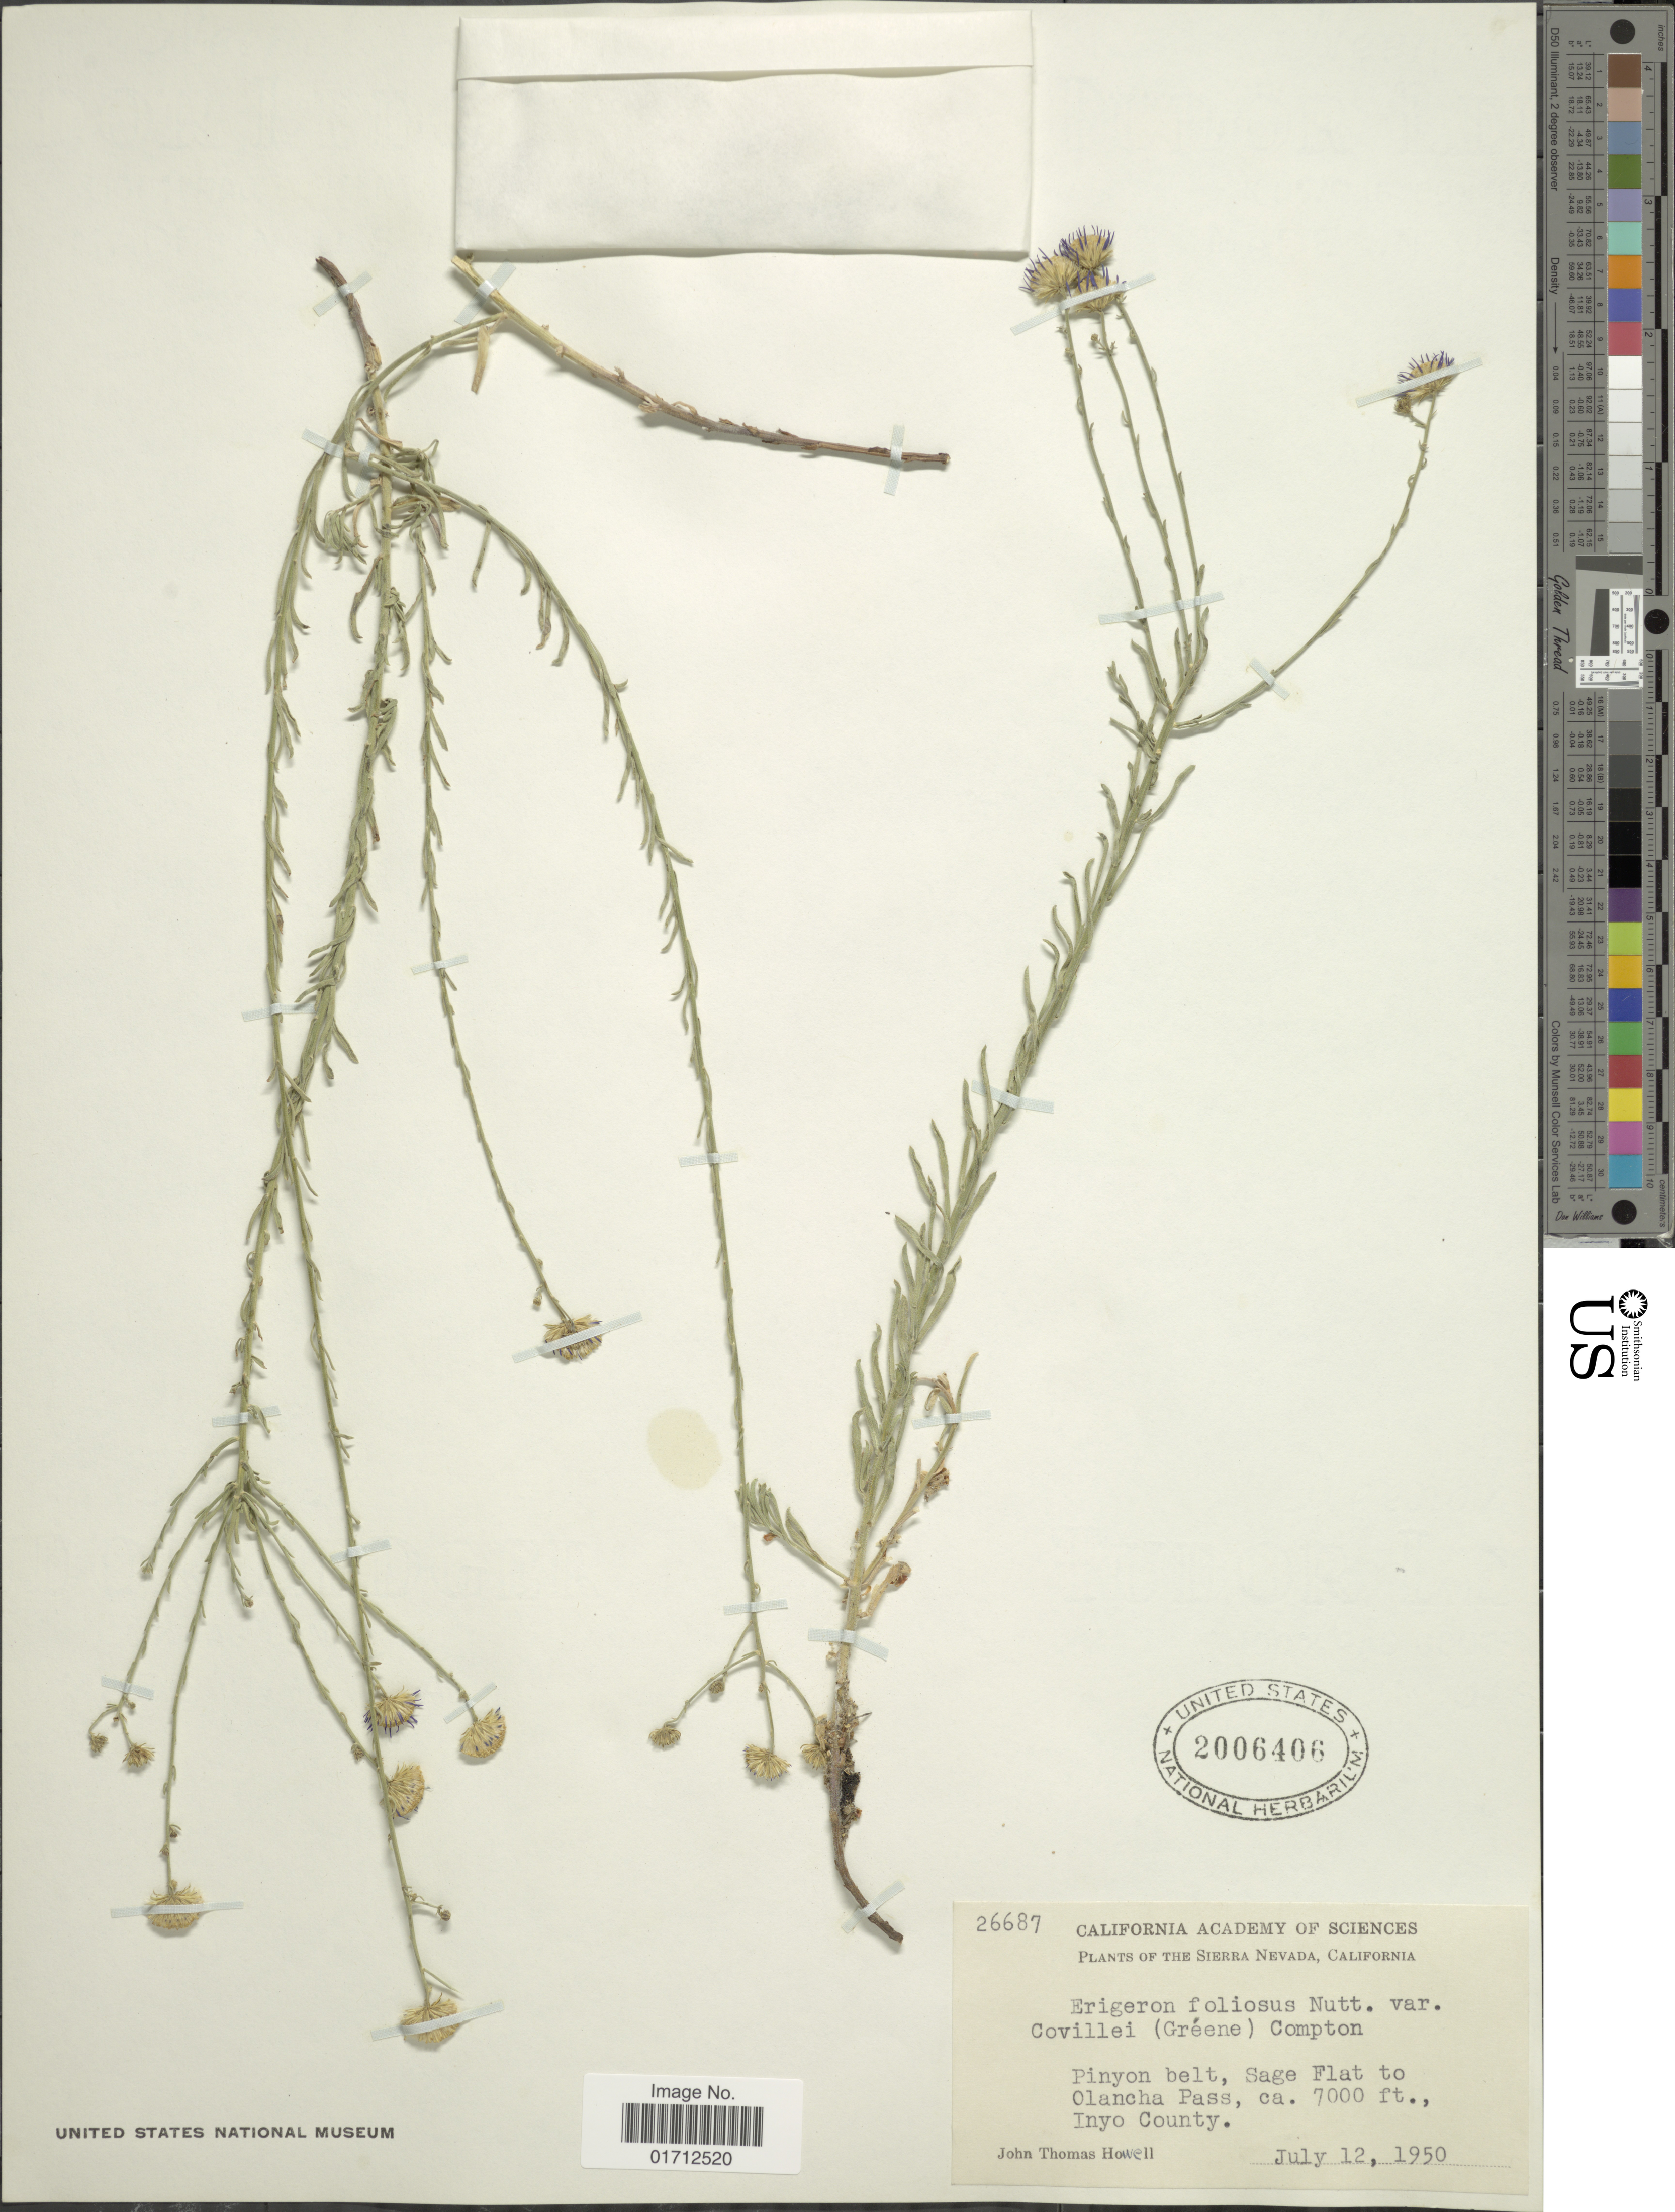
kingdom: Plantae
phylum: Tracheophyta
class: Magnoliopsida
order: Asterales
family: Asteraceae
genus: Erigeron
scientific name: Erigeron foliosus var. covillei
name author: Nutt.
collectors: J. T. Howell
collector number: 26687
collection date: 1950-07-12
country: United States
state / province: California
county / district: Inyo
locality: The Sierra Nevada, Pinyon belt, Sage Flat to Plancha Pass, Inyo County.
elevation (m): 2134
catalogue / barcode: US 2006406